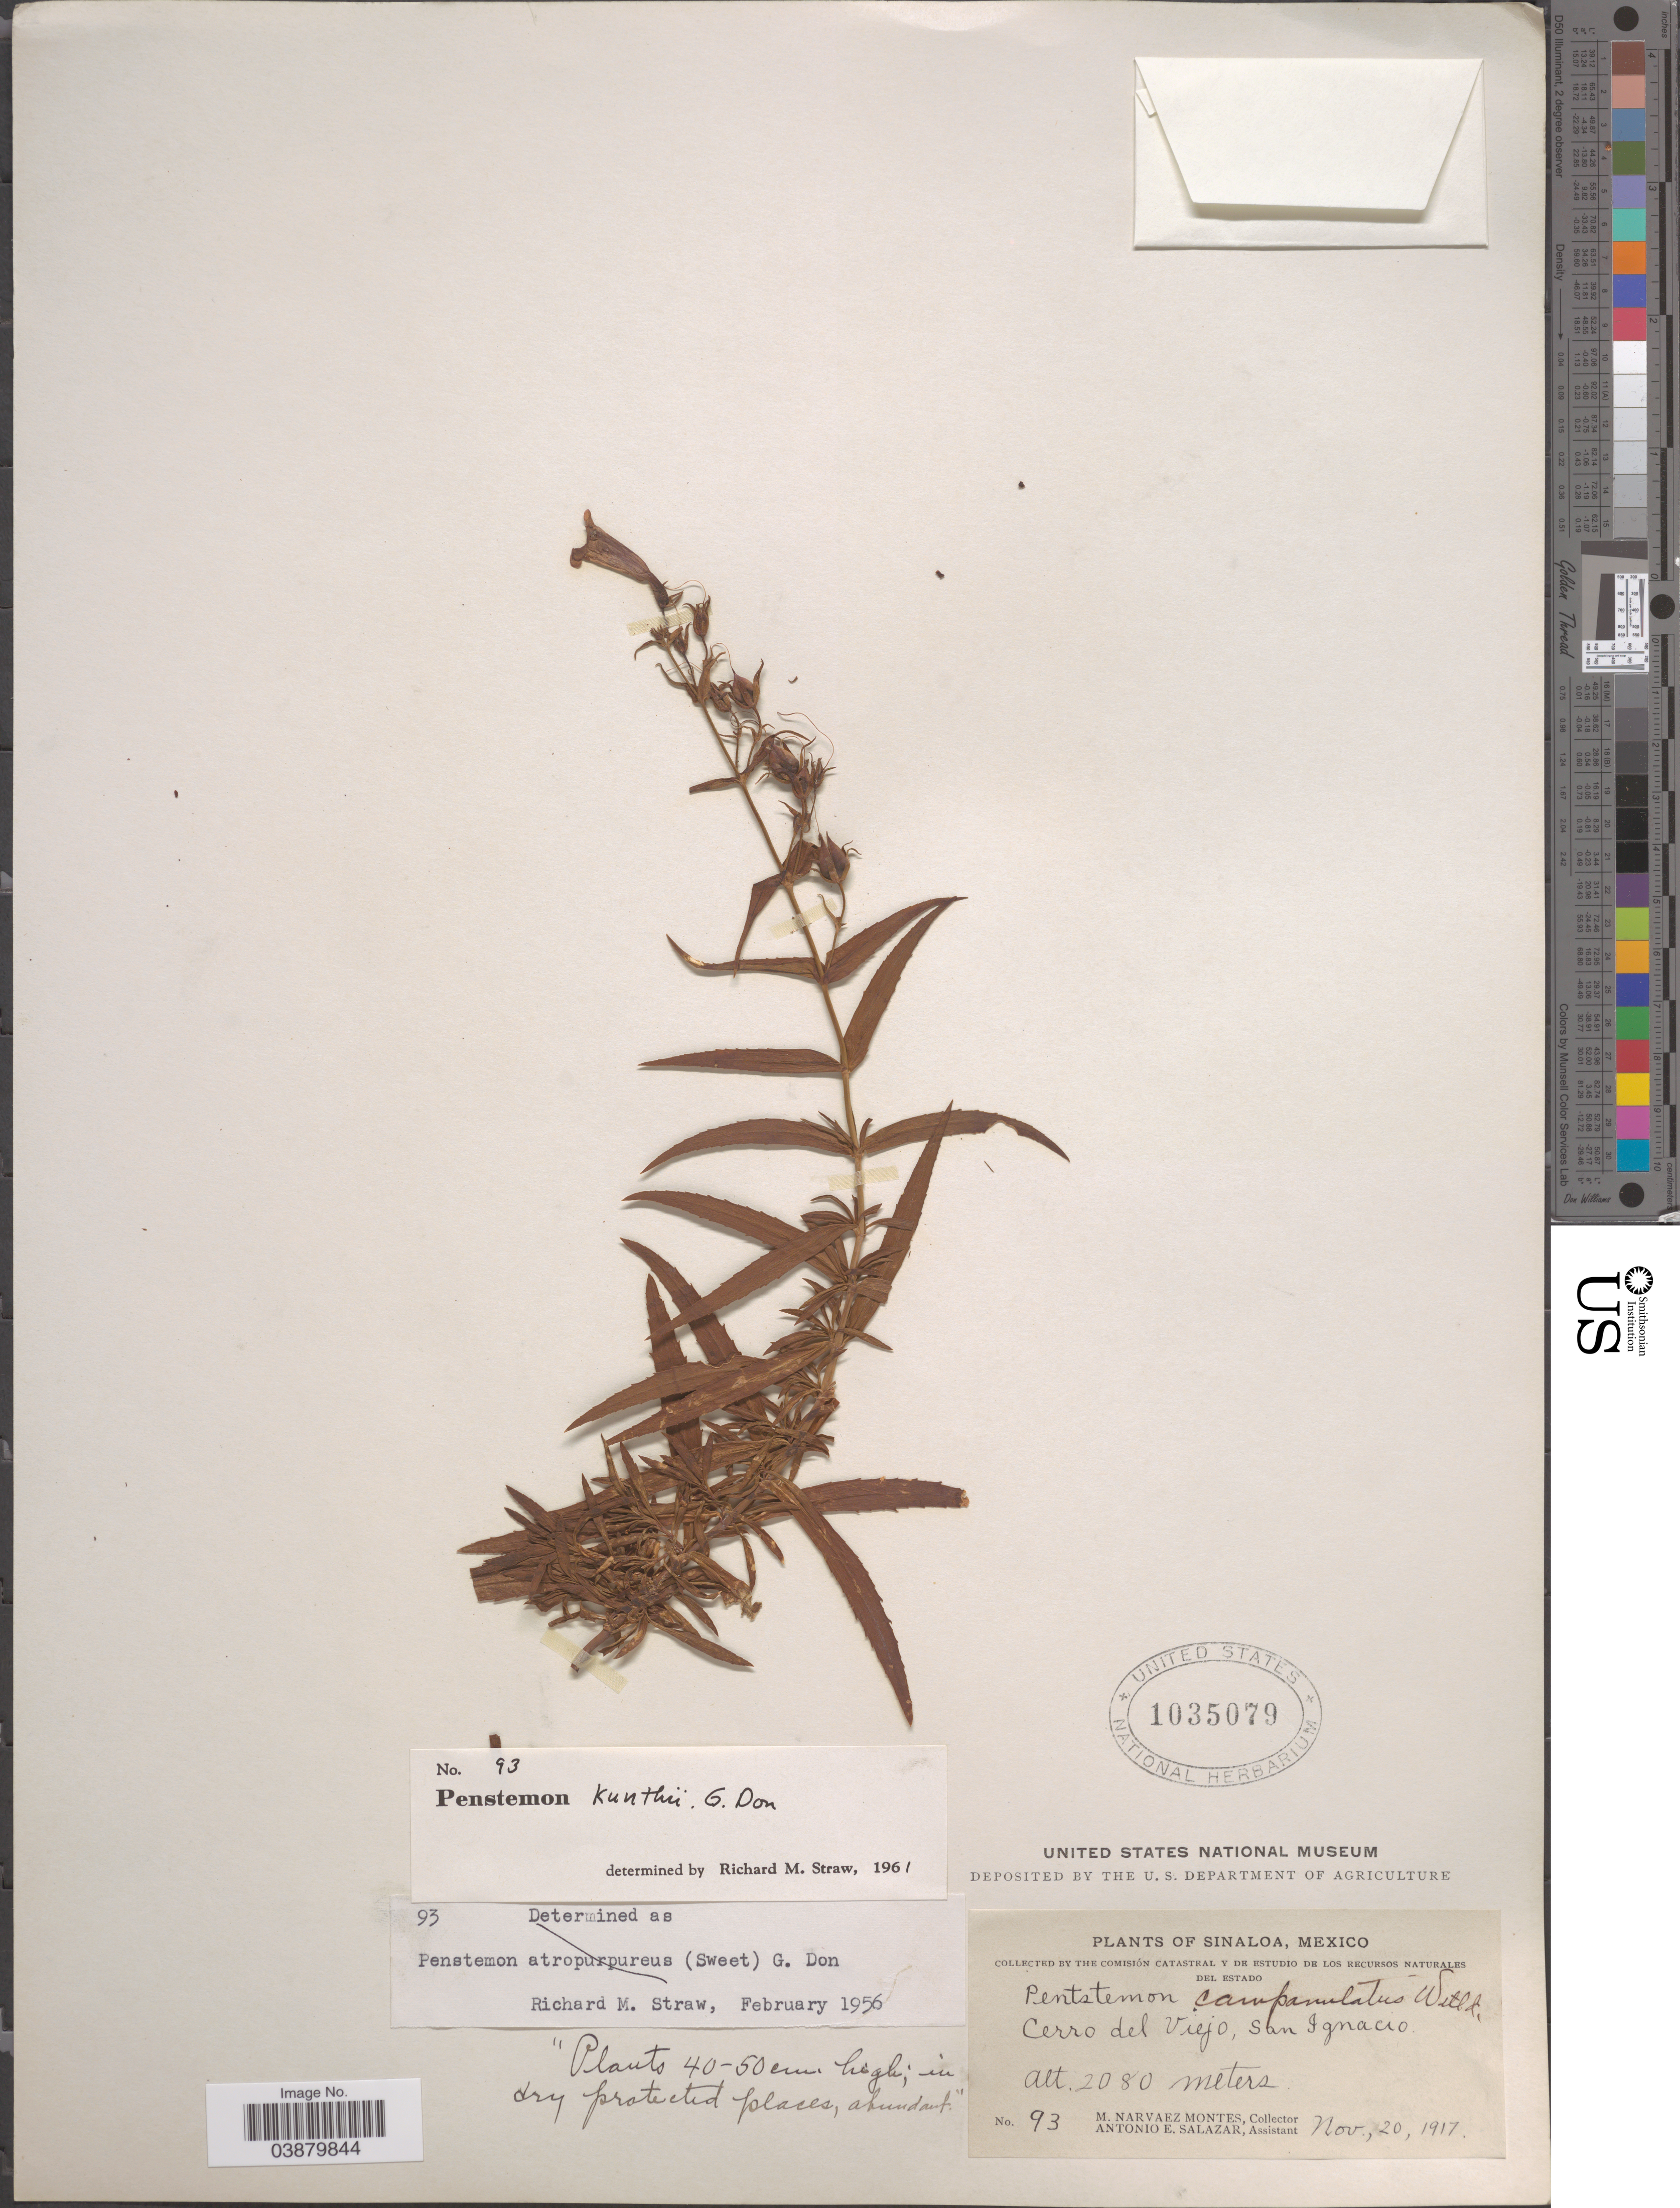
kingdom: Plantae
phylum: Tracheophyta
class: Magnoliopsida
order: Lamiales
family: Plantaginaceae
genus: Penstemon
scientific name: Penstemon kunthii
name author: G. Don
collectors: M. Narvaezmontes & A. E. Salazar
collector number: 93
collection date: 1917-11-20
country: Mexico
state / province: Sinaloa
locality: Cerro del Viejo, San Ignacio.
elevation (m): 2080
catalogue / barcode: US 1035079